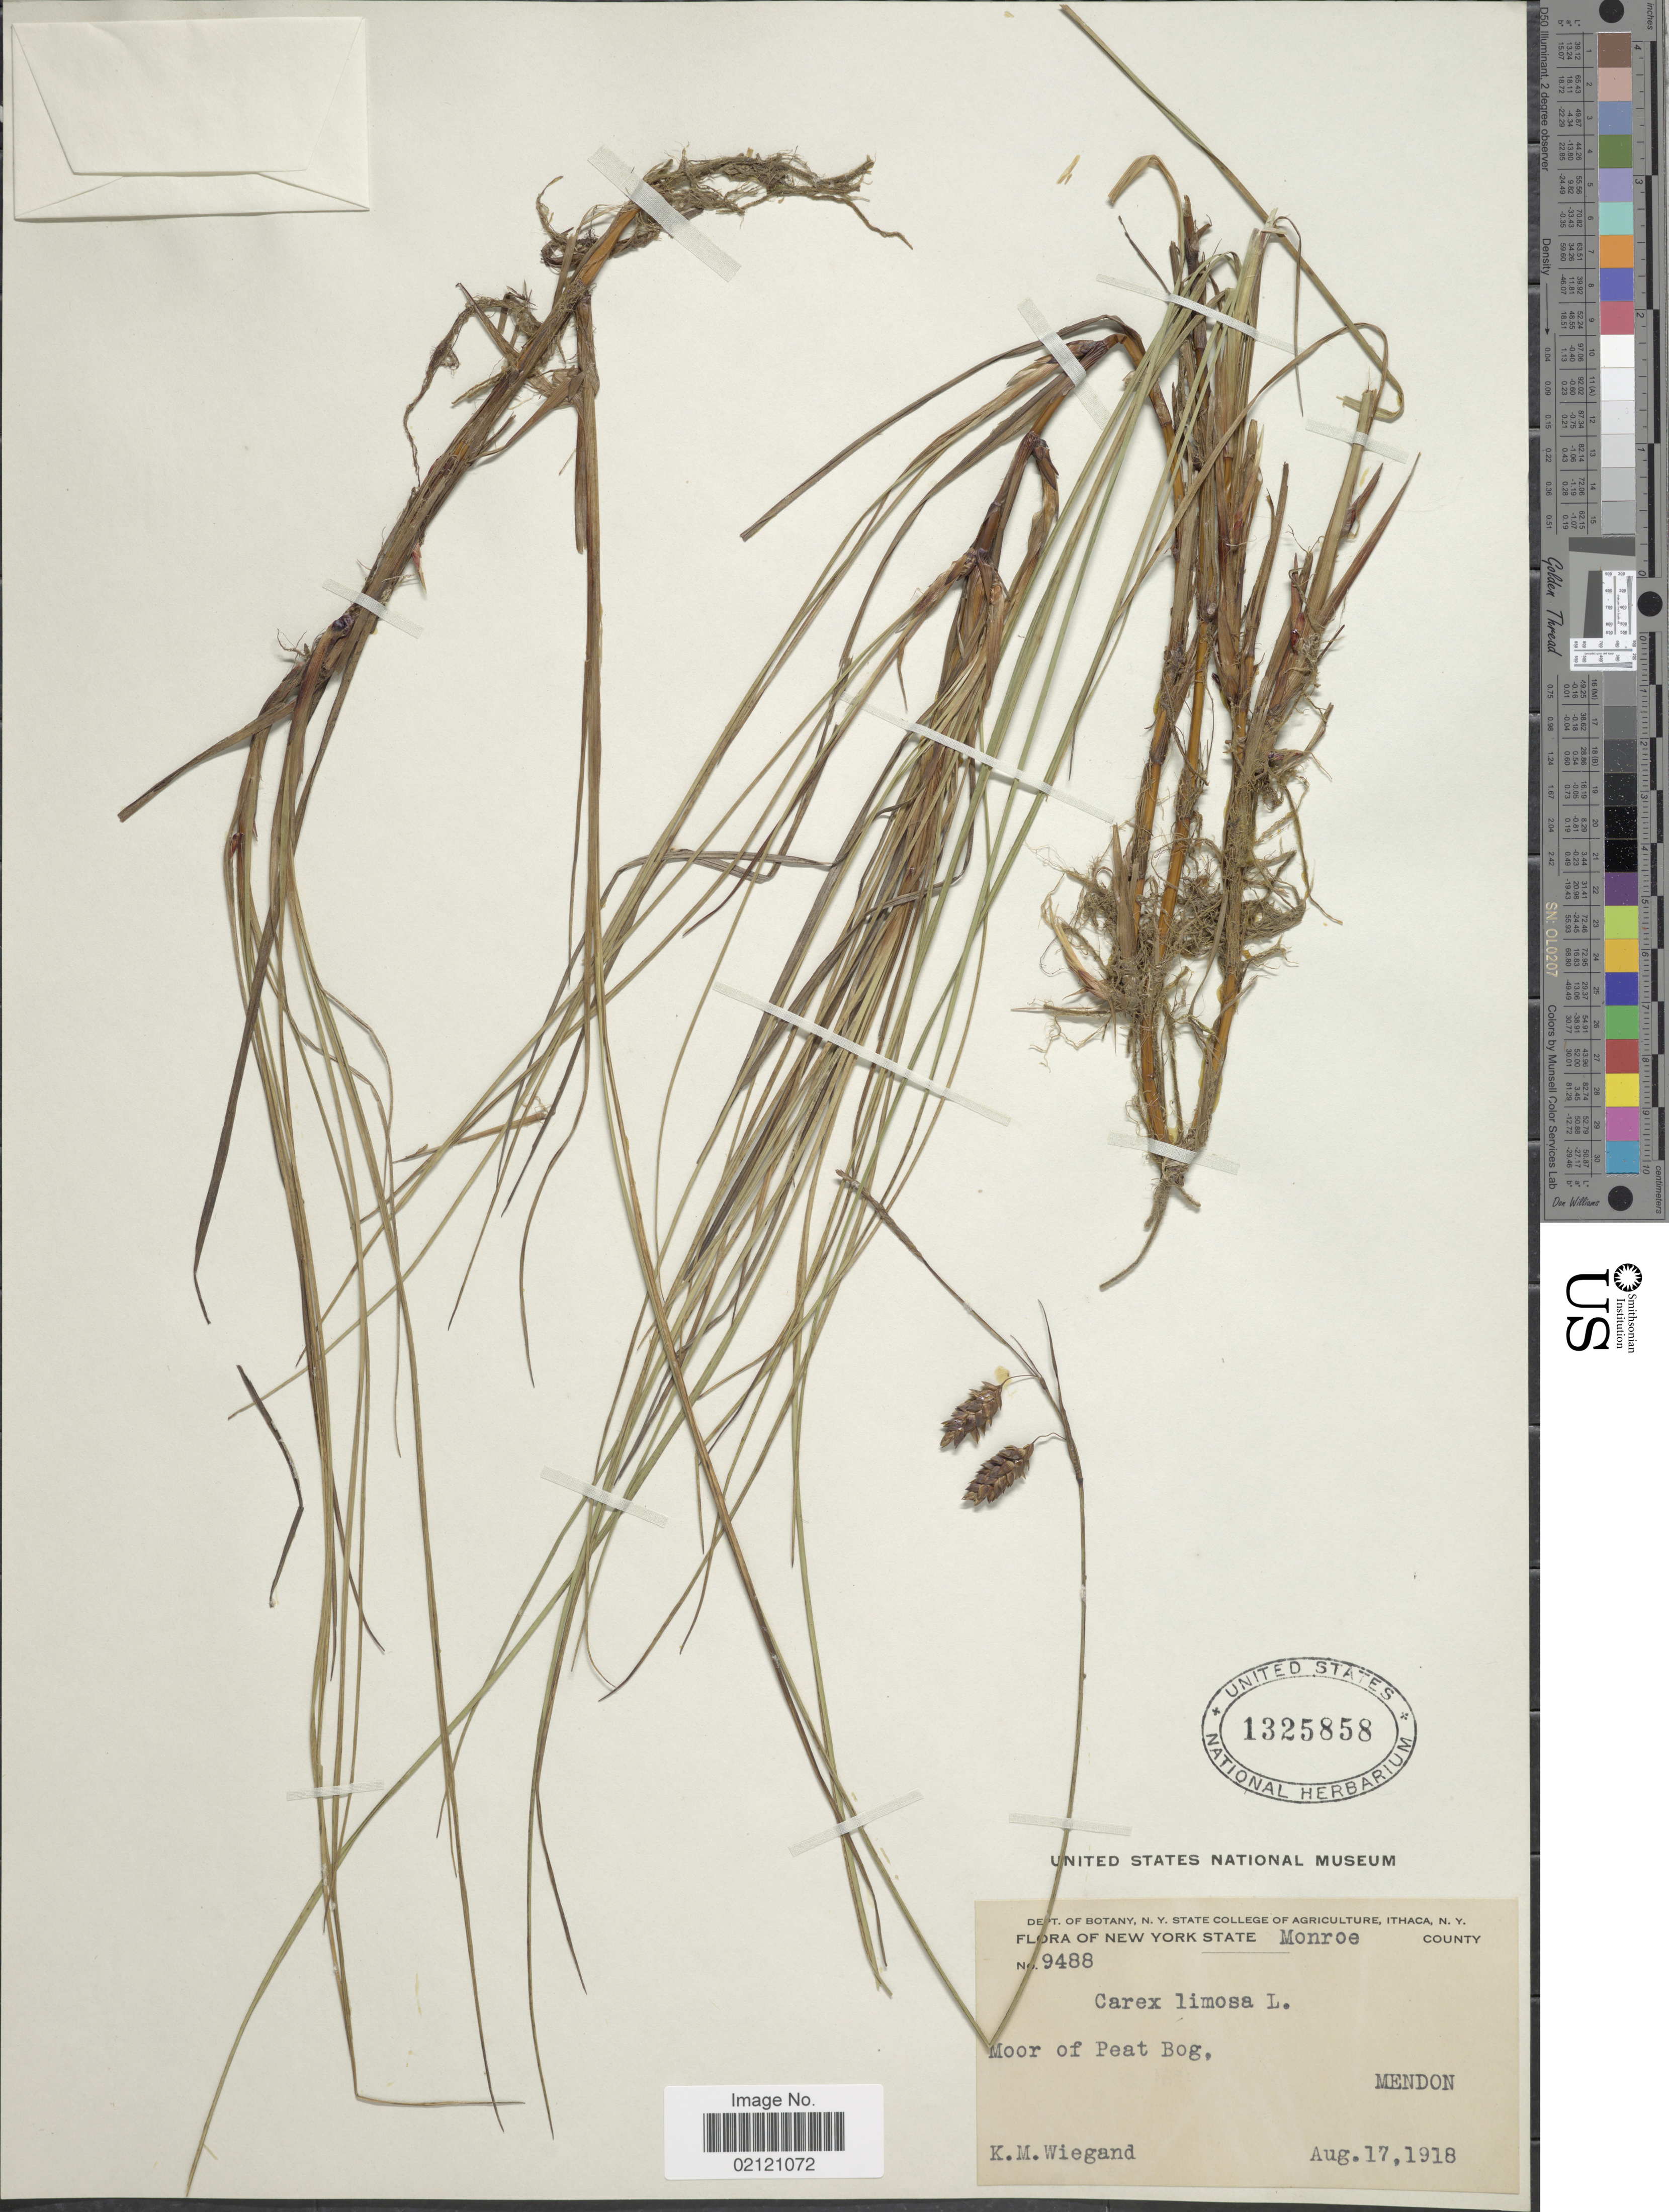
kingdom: Plantae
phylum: Tracheophyta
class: Liliopsida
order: Poales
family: Cyperaceae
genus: Carex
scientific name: Carex limosa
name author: L.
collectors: K. M. Wiegand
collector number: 9488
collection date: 1918-08-17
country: United States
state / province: New York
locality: Monroe County, Moor of Peat Bog, Mendon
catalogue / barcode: US 1325858